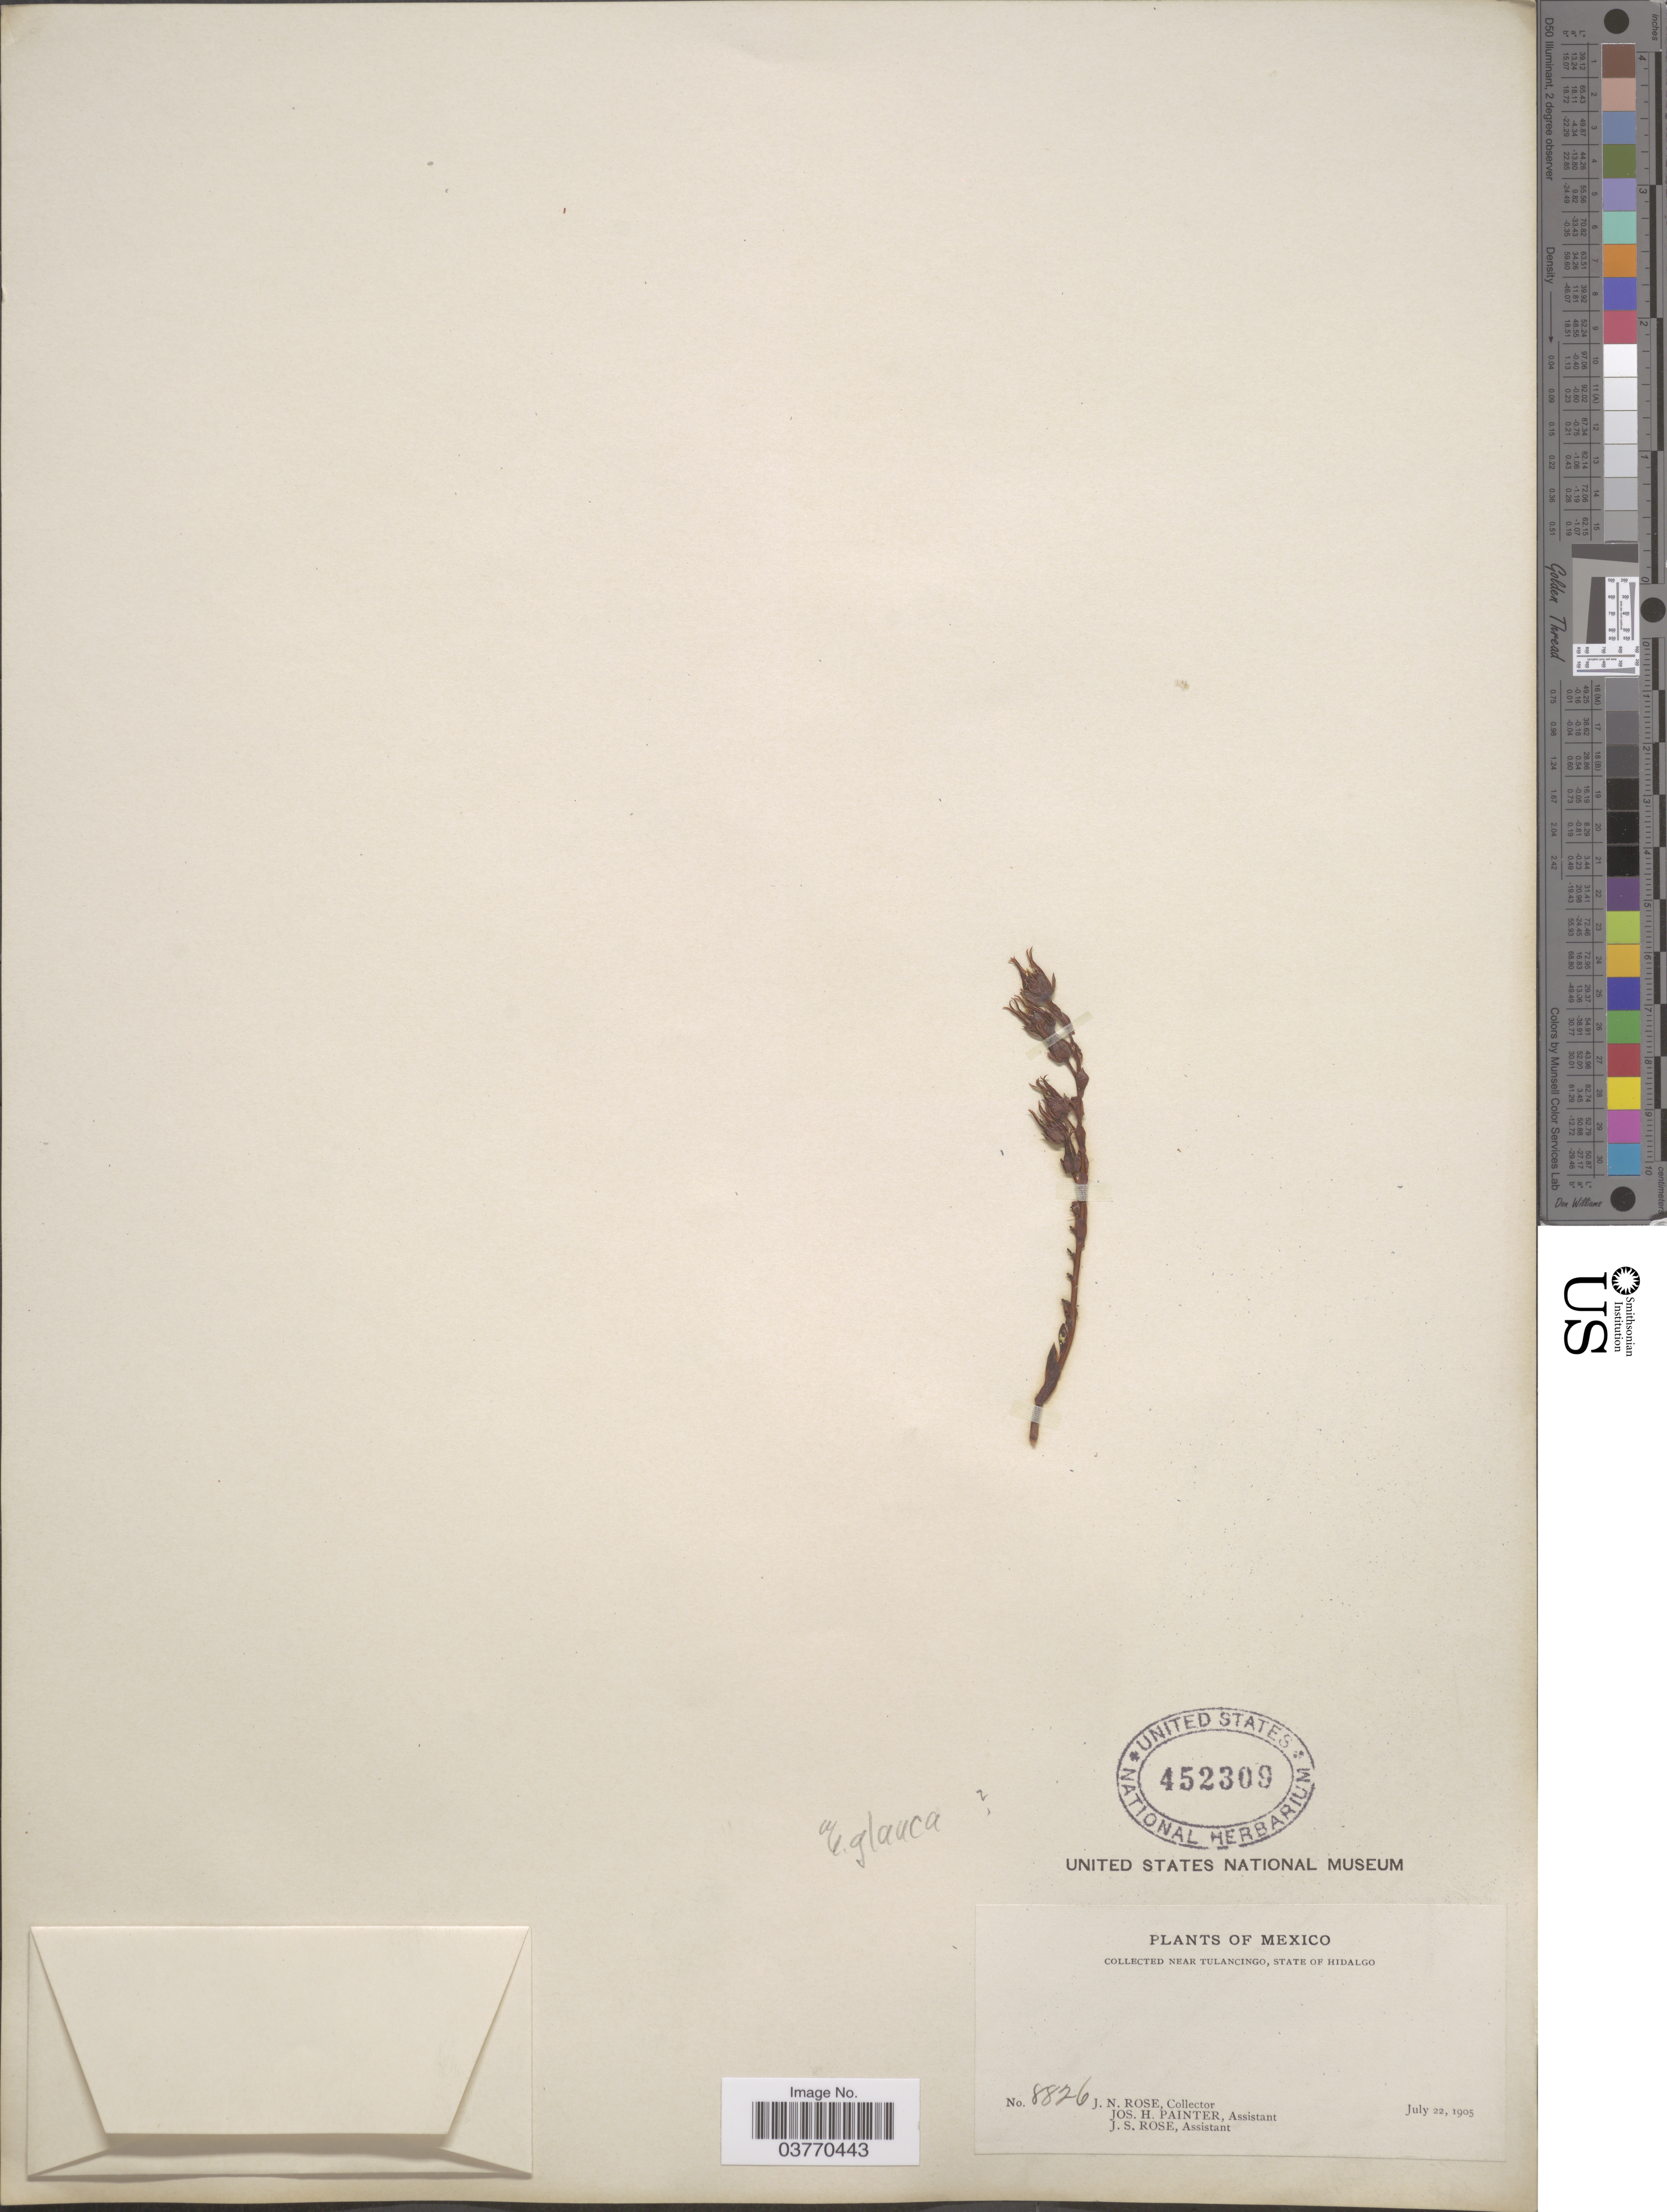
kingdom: Plantae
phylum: Tracheophyta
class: Magnoliopsida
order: Saxifragales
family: Crassulaceae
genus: Echeveria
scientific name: Echeveria pumila var. glauca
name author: (Baker) E. Walther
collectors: J. N. Rose, J. H. Painter & J. S. Rose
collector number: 8826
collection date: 1905-07-22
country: Mexico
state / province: Hidalgo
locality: Near Tulancingo.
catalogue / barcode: US 452309